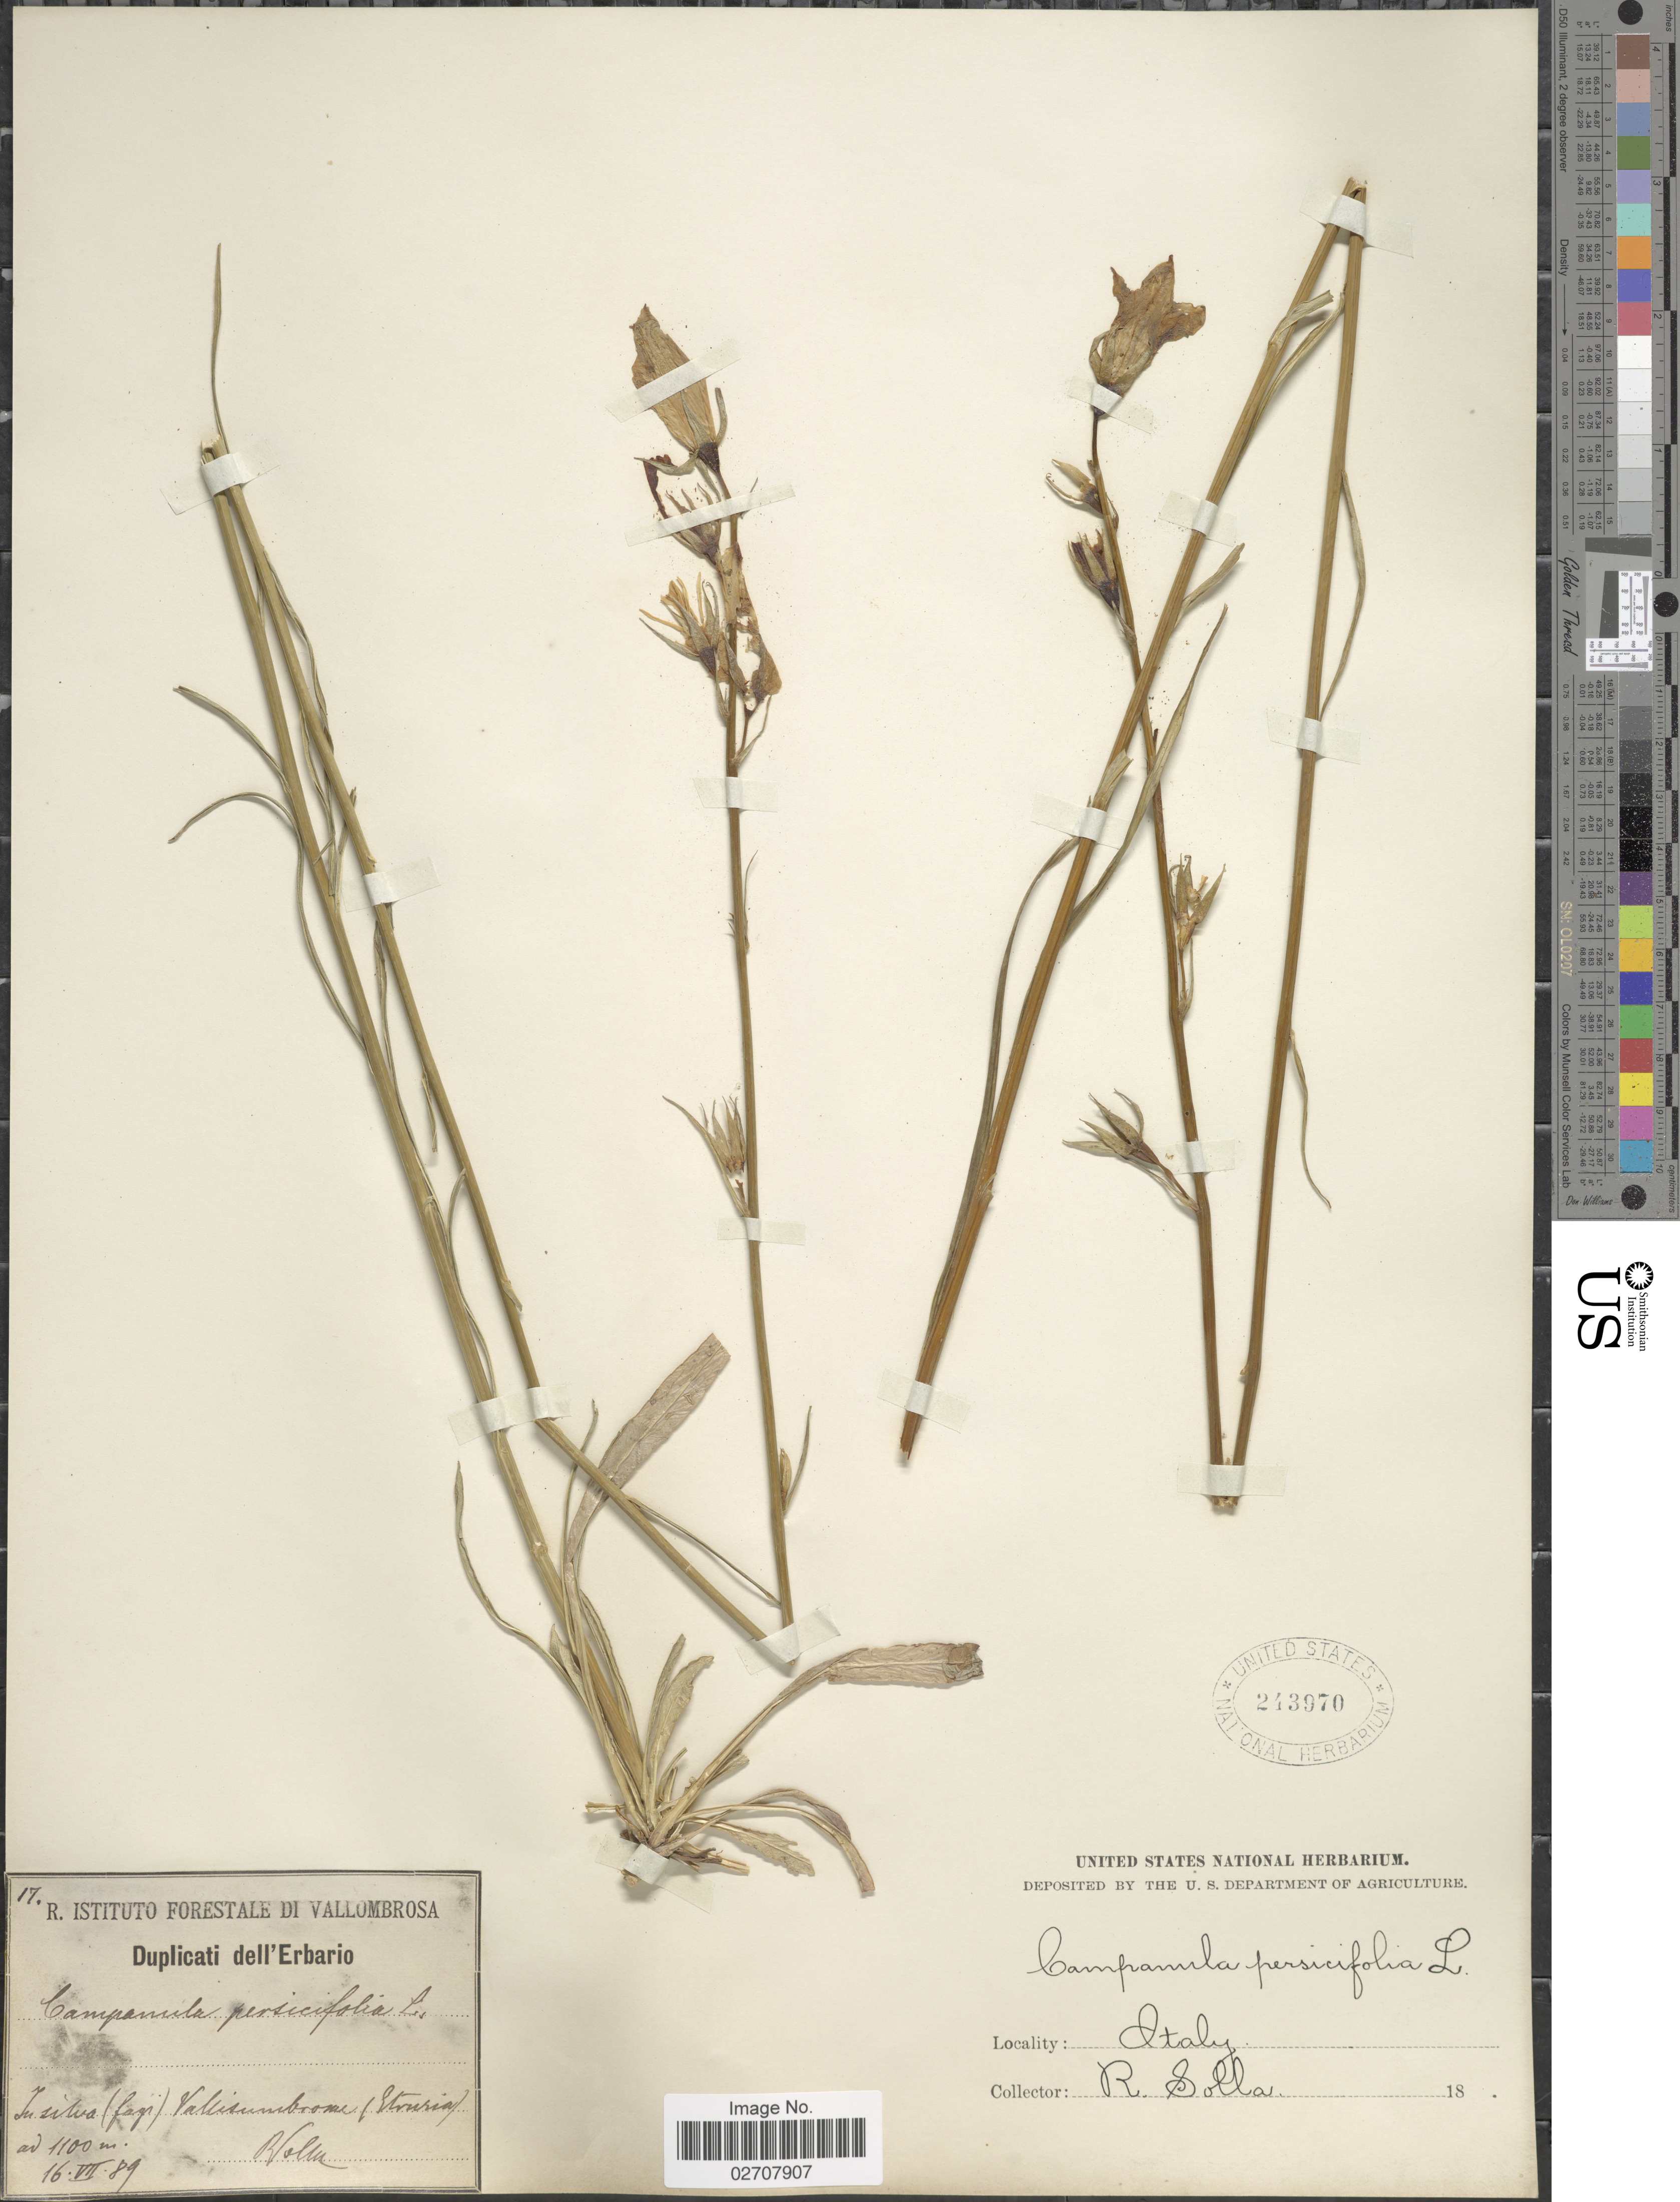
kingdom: Plantae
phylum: Tracheophyta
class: Magnoliopsida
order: Asterales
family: Campanulaceae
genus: Campanula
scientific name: Campanula persicifolia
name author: L.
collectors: R. Solla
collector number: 17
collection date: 1889-07-16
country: Italy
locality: In silva (Fagi) Vallisumbrosae (Etruria)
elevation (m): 1100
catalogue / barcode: US 243970